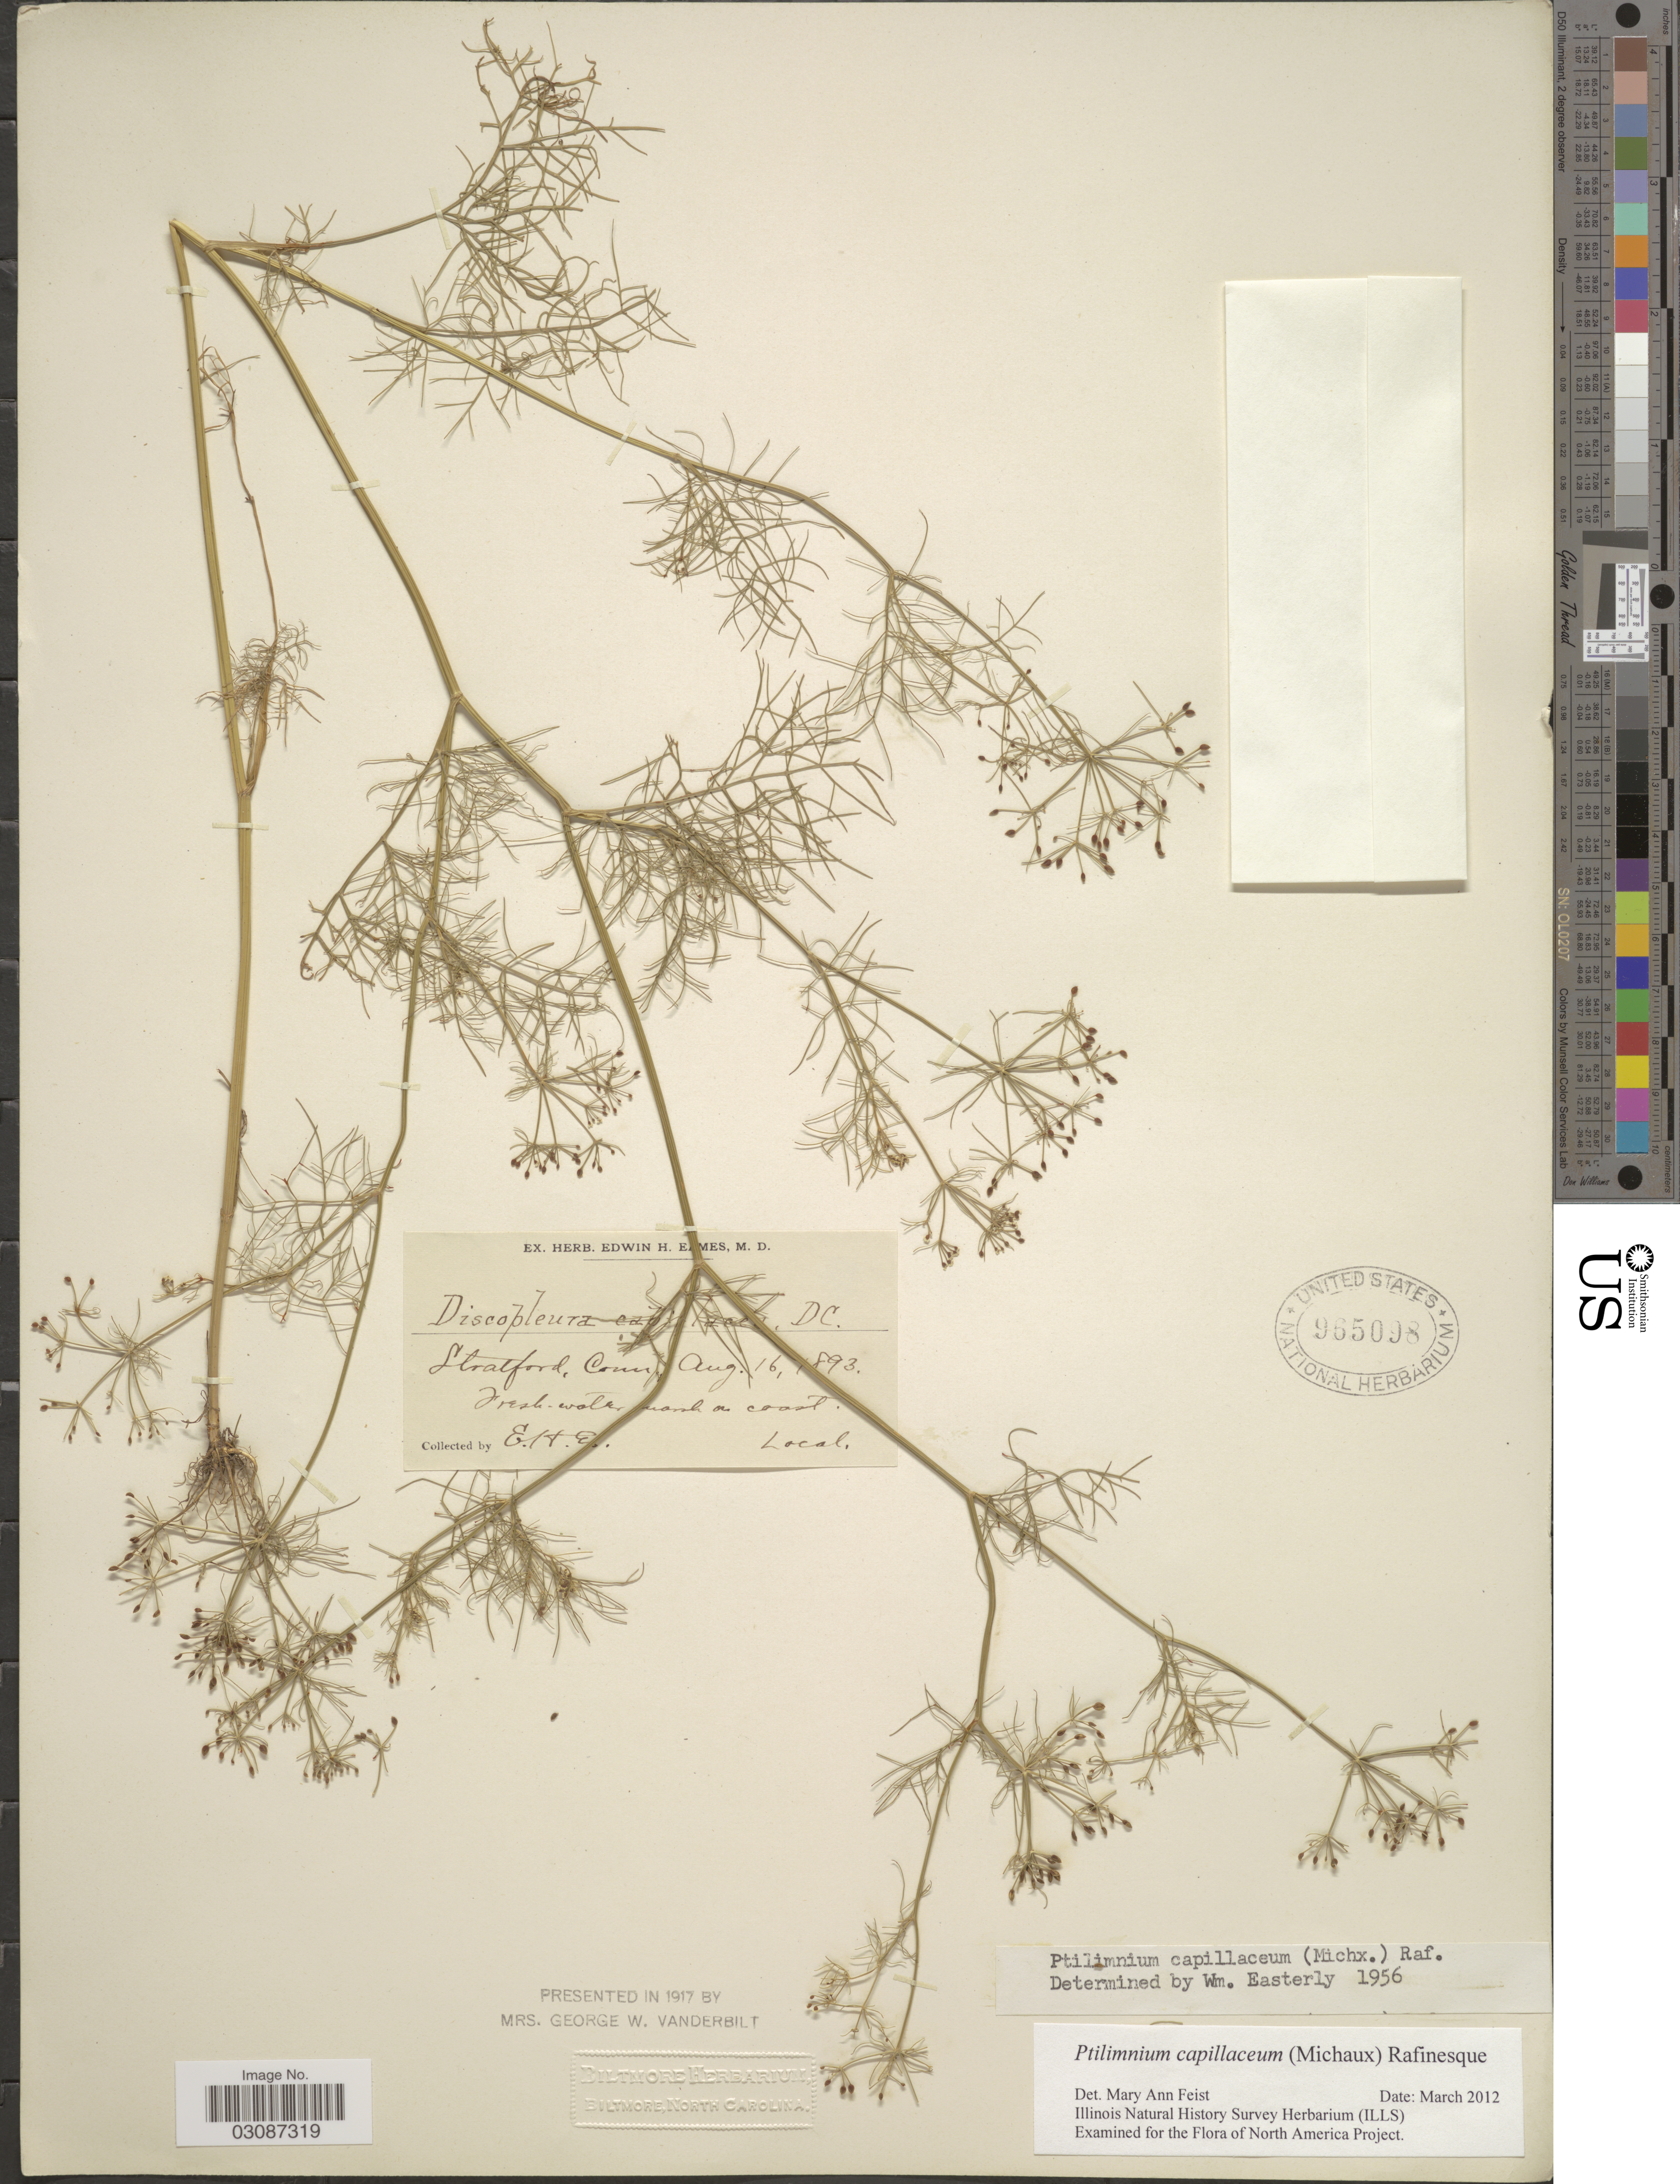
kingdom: Plantae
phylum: Tracheophyta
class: Magnoliopsida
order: Apiales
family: Apiaceae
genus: Ptilimnium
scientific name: Ptilimnium capillaceum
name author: (Michx.) Raf.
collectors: E. H. Eames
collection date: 1893-08-16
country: United States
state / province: Connecticut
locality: Stratford.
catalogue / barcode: US 965098